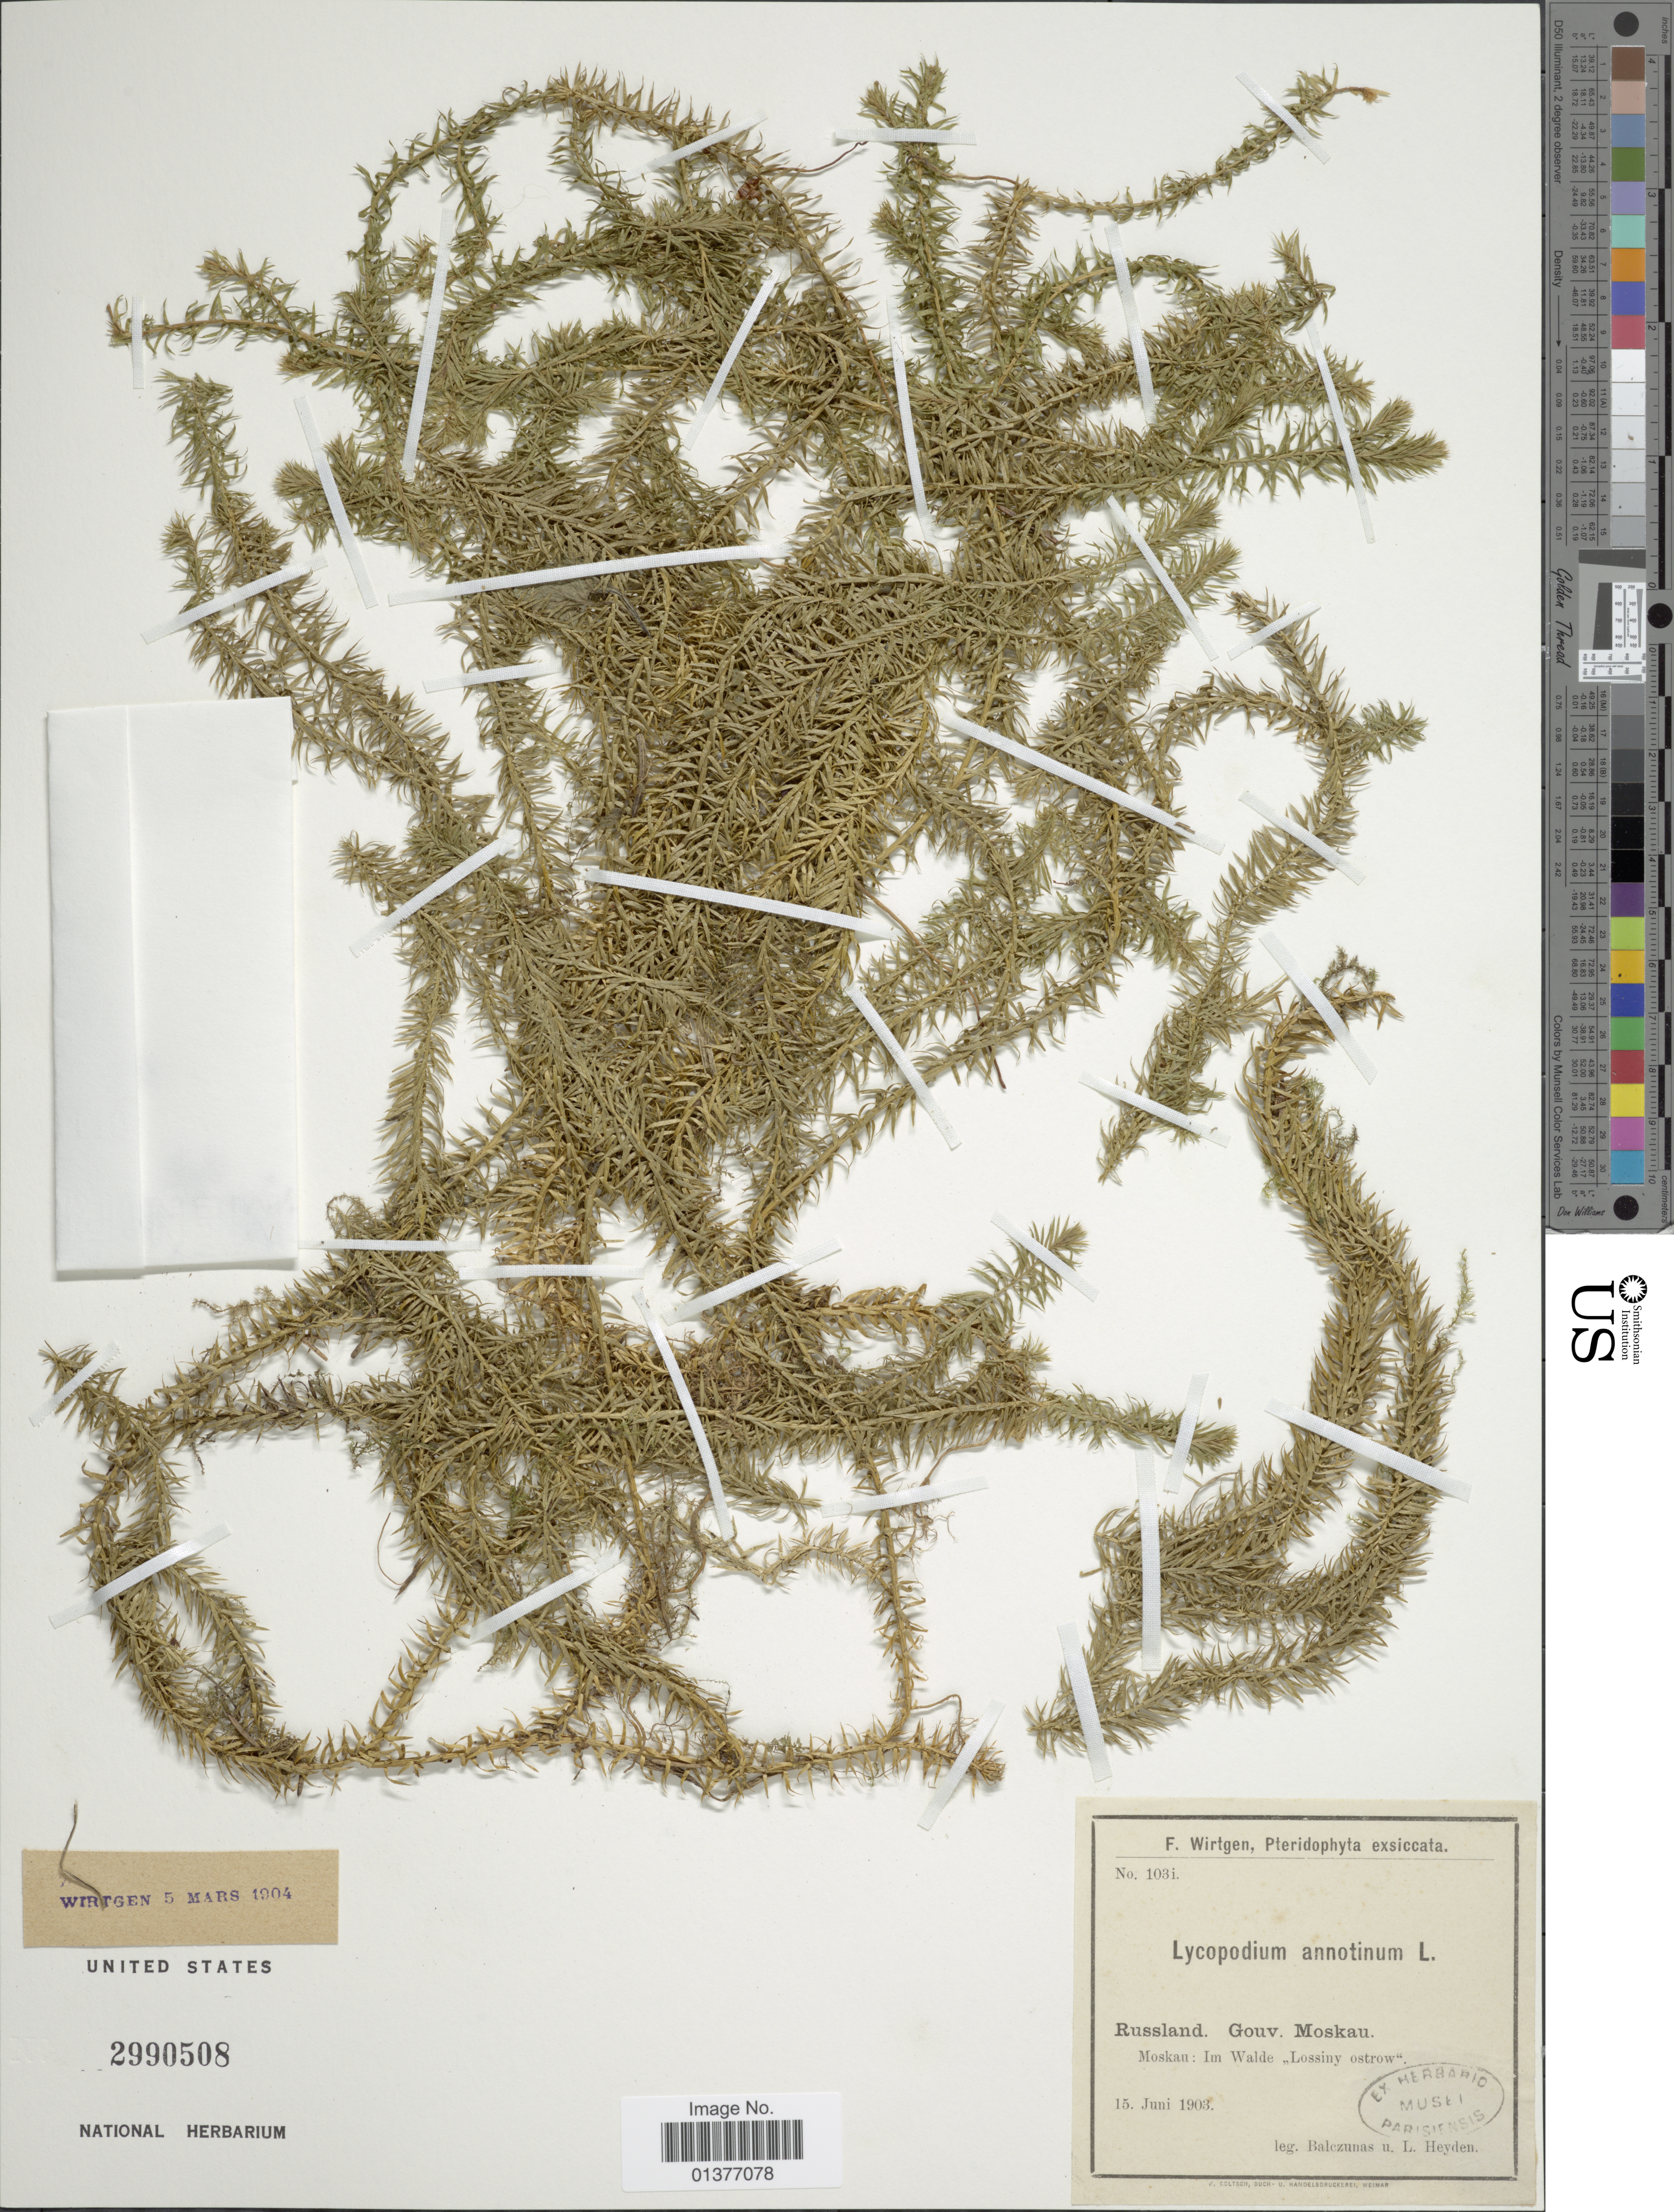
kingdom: Plantae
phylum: Tracheophyta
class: Lycopodiopsida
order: Lycopodiales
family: Lycopodiaceae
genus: Spinulum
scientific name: Spinulum annotinum subsp. annotinum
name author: (L.) A. Haines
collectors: Balezunas & L. Heyden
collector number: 103i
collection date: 1903-06-15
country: Russian Federation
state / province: Moscow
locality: Moskau: Im walde "Lossiny ostrow"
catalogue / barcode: US 2990508